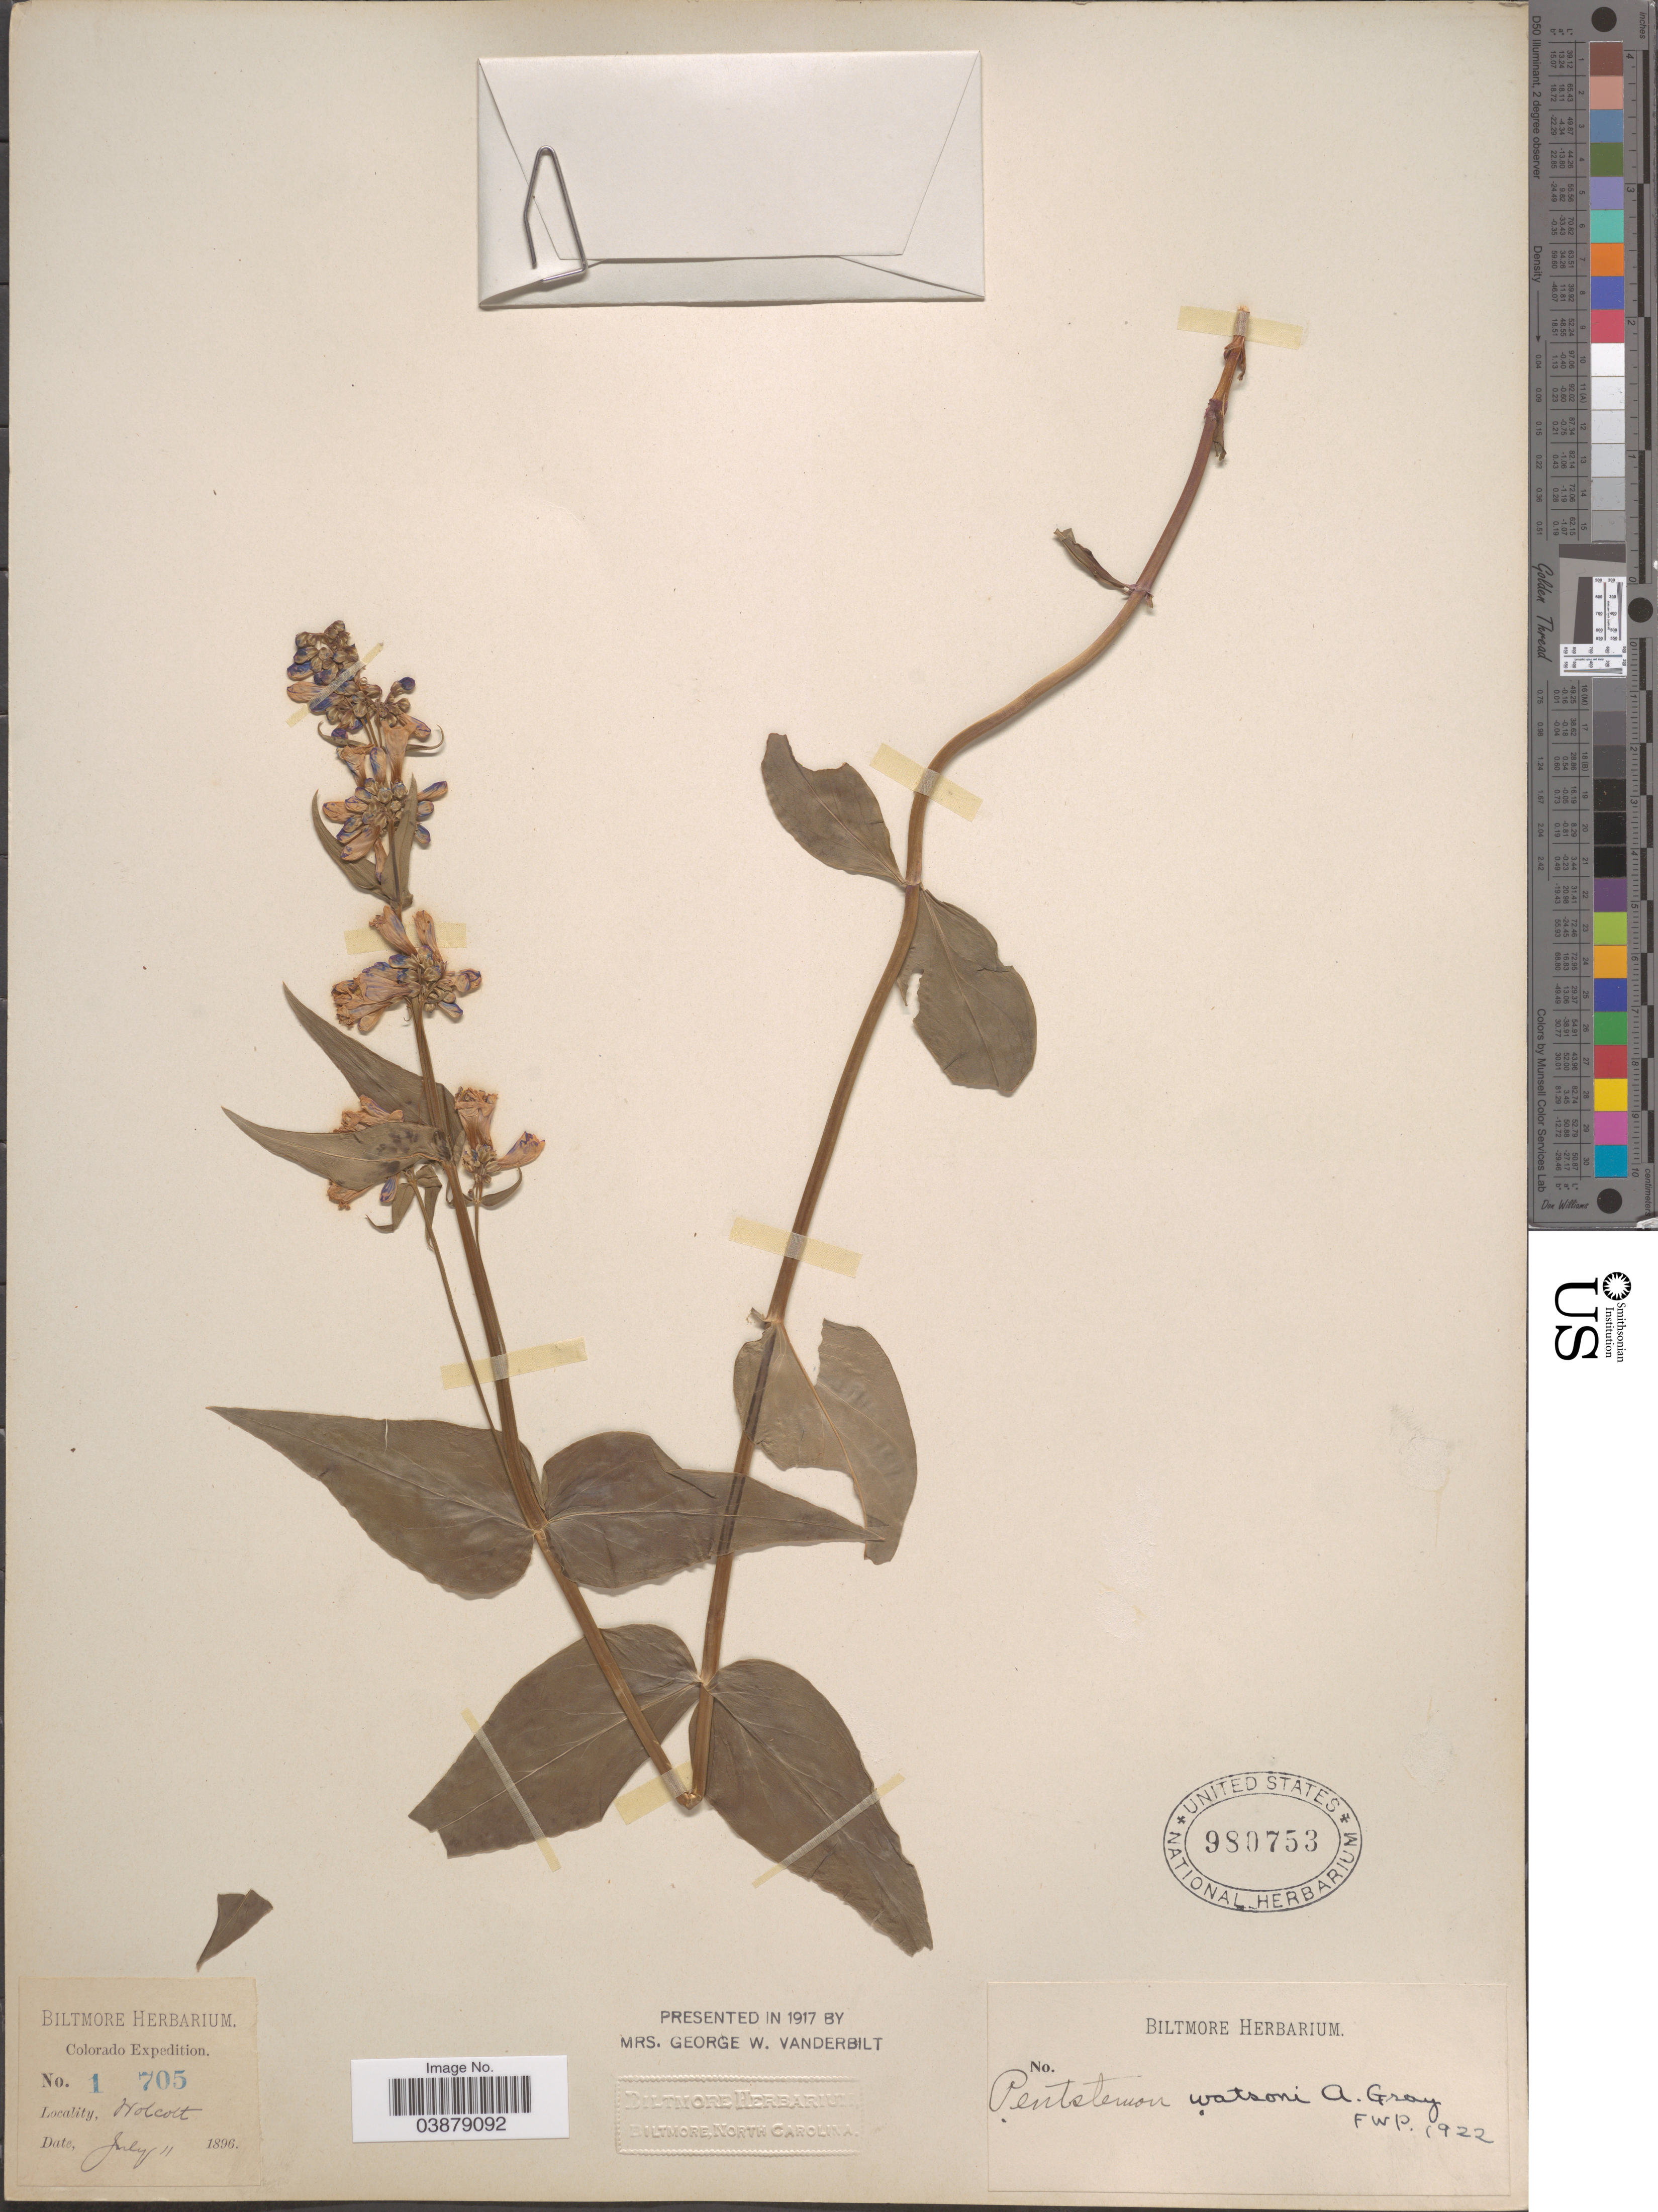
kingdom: Plantae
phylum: Tracheophyta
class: Magnoliopsida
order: Lamiales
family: Plantaginaceae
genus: Penstemon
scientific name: Penstemon watsonii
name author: A. Gray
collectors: ex herb. Biltmore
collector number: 1705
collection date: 1896-07-11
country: United States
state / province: Colorado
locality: Wolcott.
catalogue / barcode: US 980753